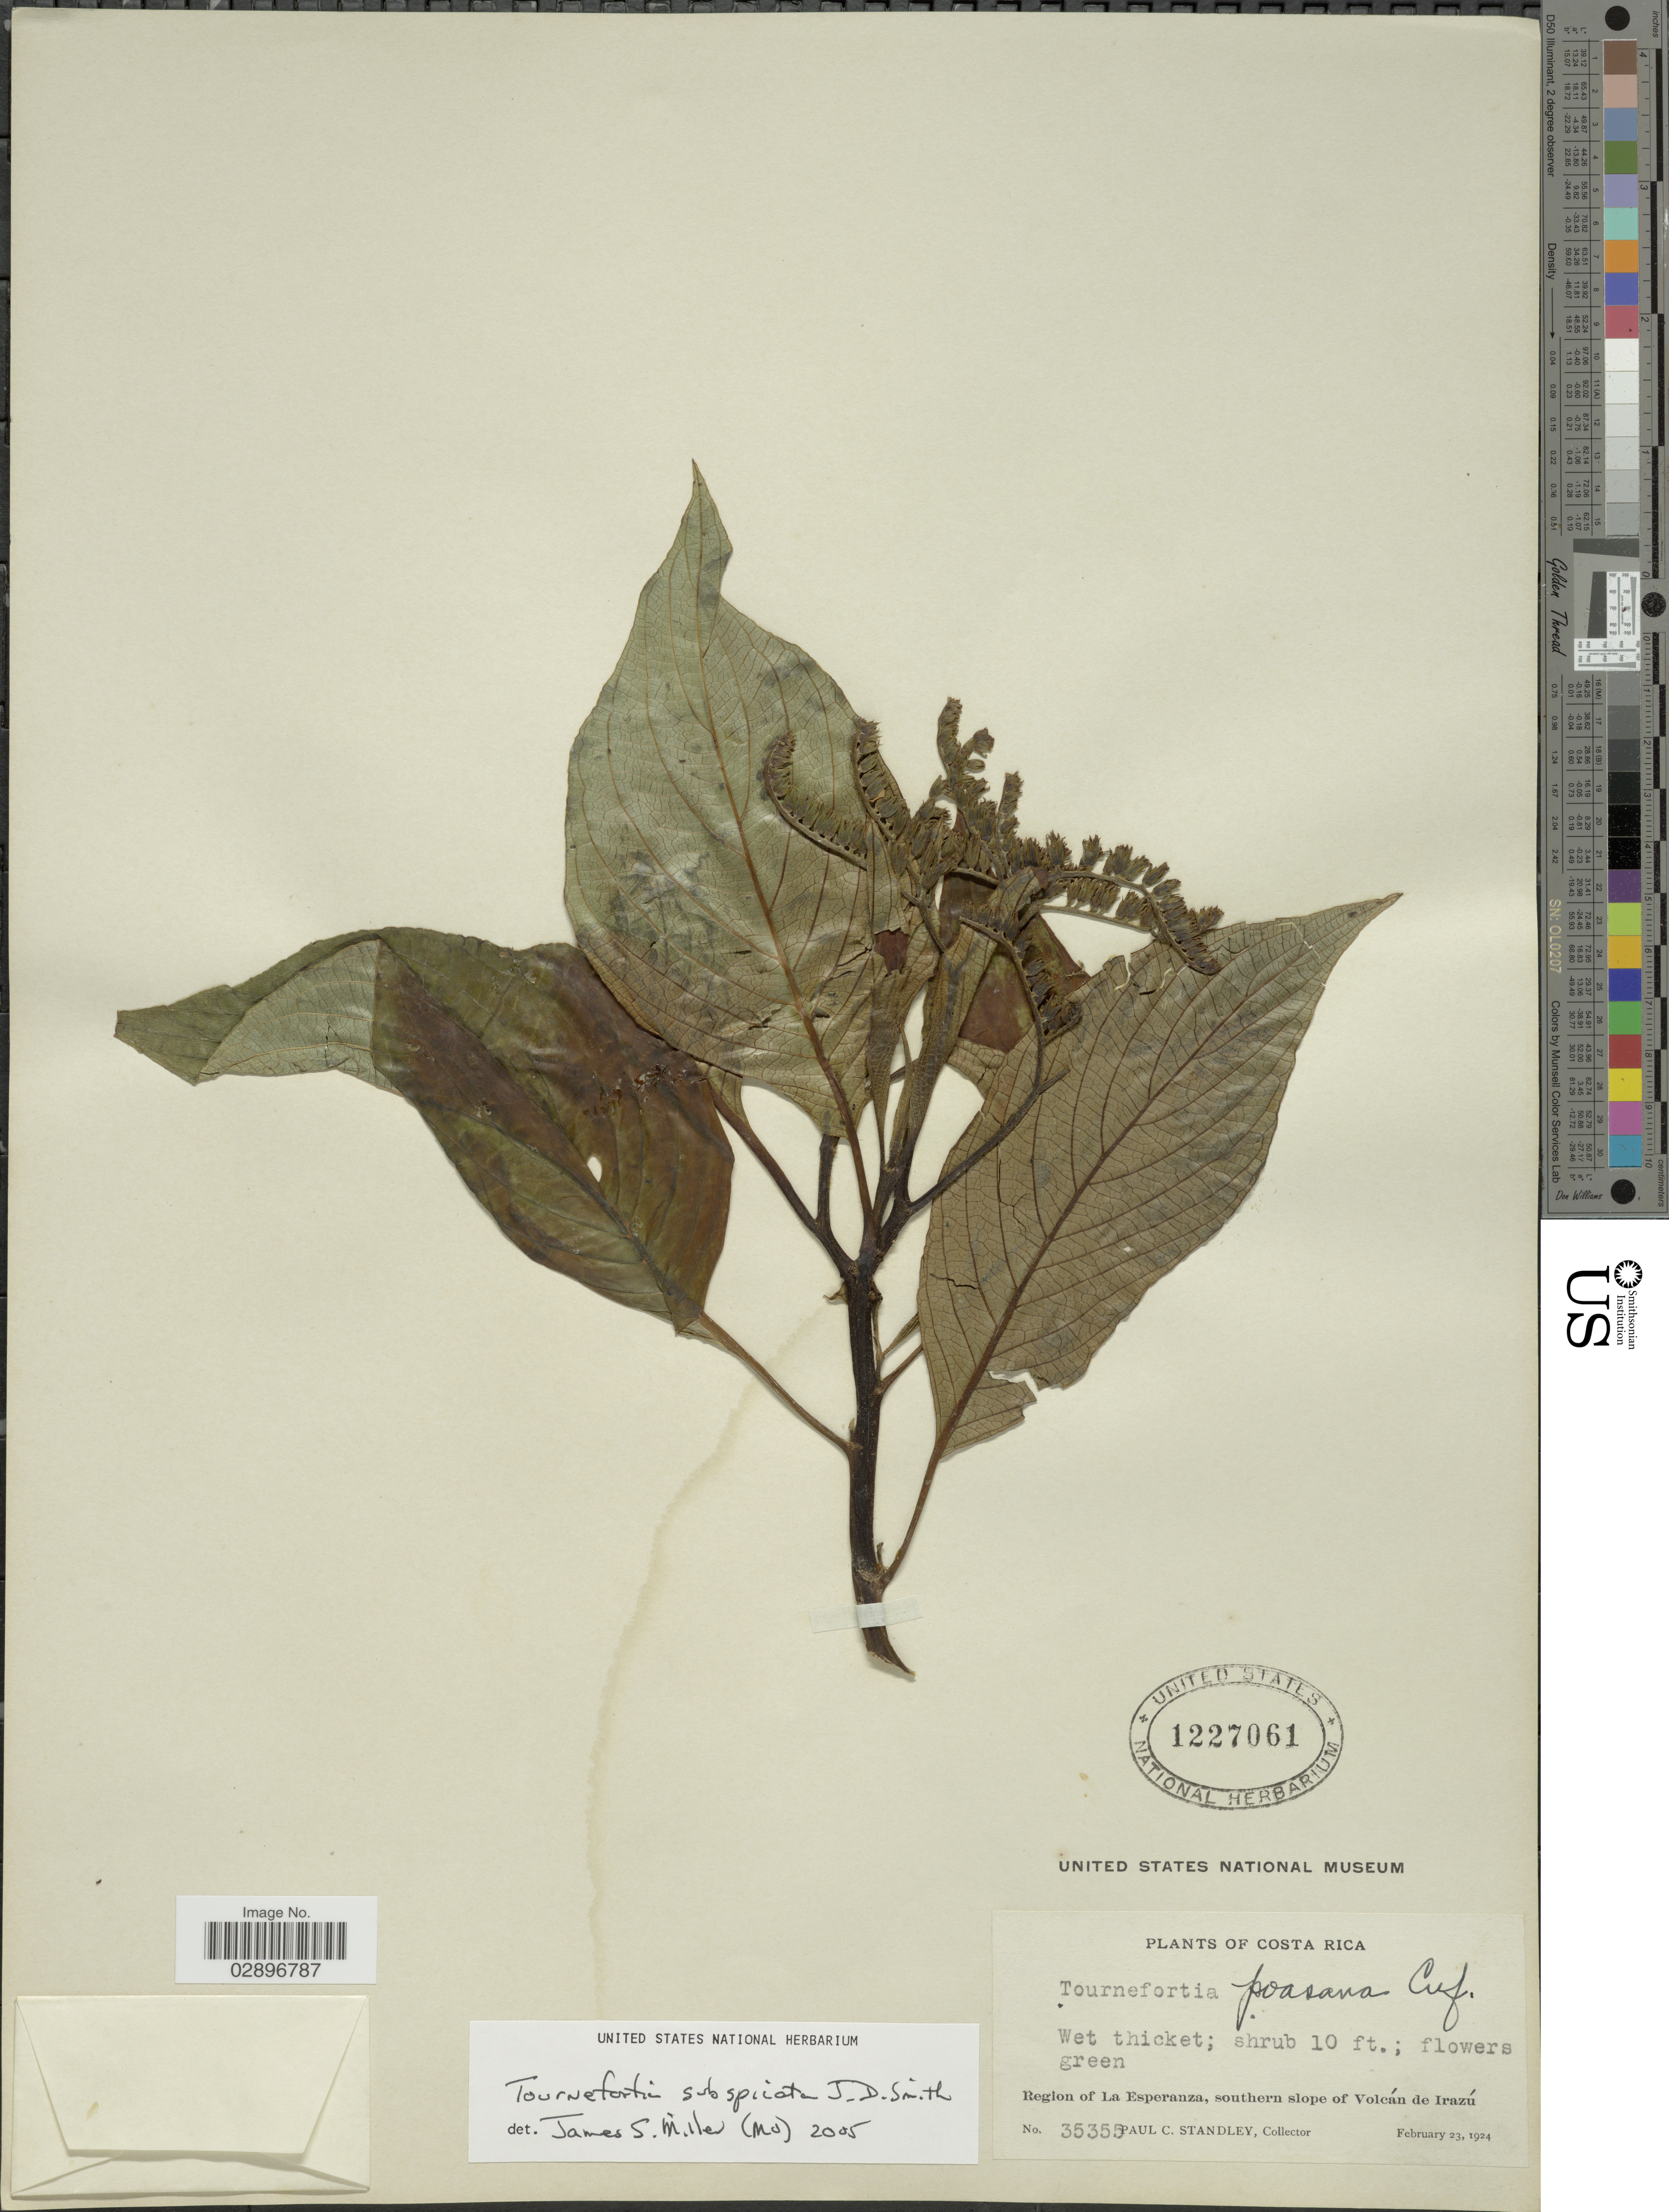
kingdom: Plantae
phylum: Tracheophyta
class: Magnoliopsida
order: Boraginales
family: Heliotropiaceae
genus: Tournefortia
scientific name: Tournefortia subspicata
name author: Donn. Sm.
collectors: P. C. Standley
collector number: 35355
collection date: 1924-02-23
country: Costa Rica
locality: Region of La Esperanza, southern slope of Volcán de Irazú.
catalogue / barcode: US 1227061